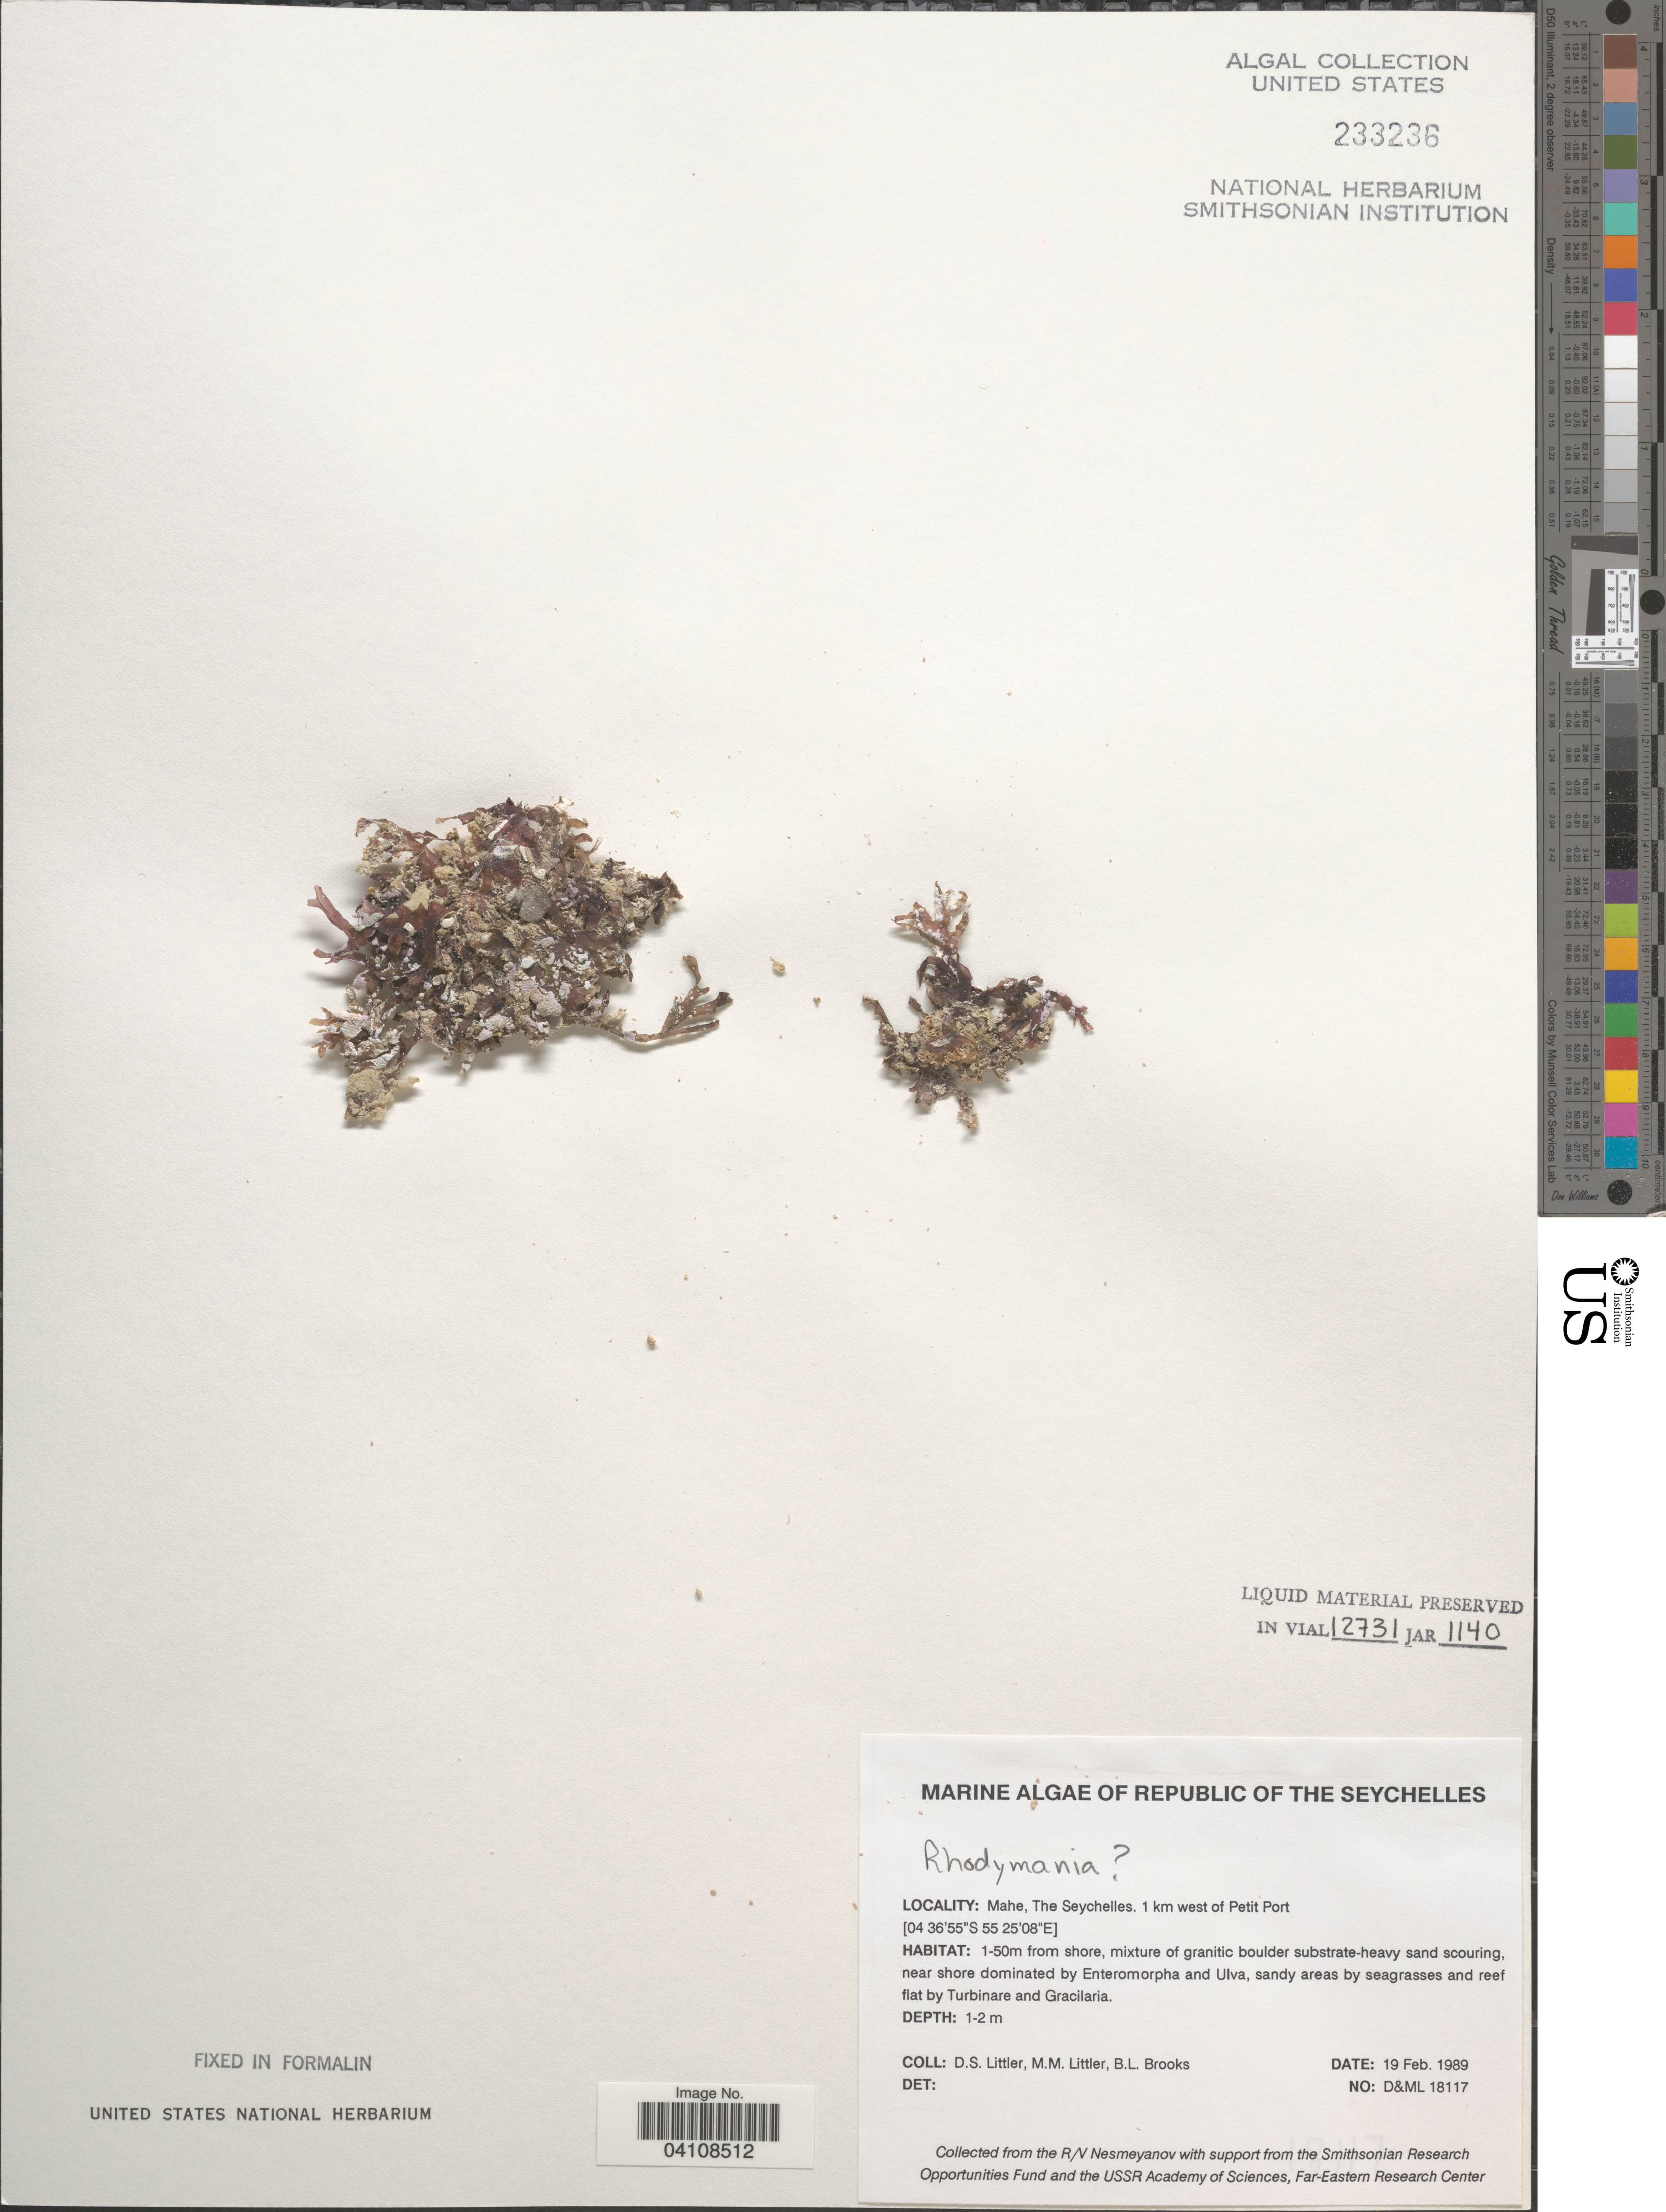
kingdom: Plantae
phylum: Rhodophyta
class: Florideophyceae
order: Rhodymeniales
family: Rhodymeniaceae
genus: Rhodymenia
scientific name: Rhodymenia sp.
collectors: D. S. Littler & B. Brooks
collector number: D&ML18117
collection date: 1989-02-19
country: Seychelles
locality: Republic of The Seychelles. Mahe. 1 km west of Petit Port. 1-50m from shore.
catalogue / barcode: US 233236